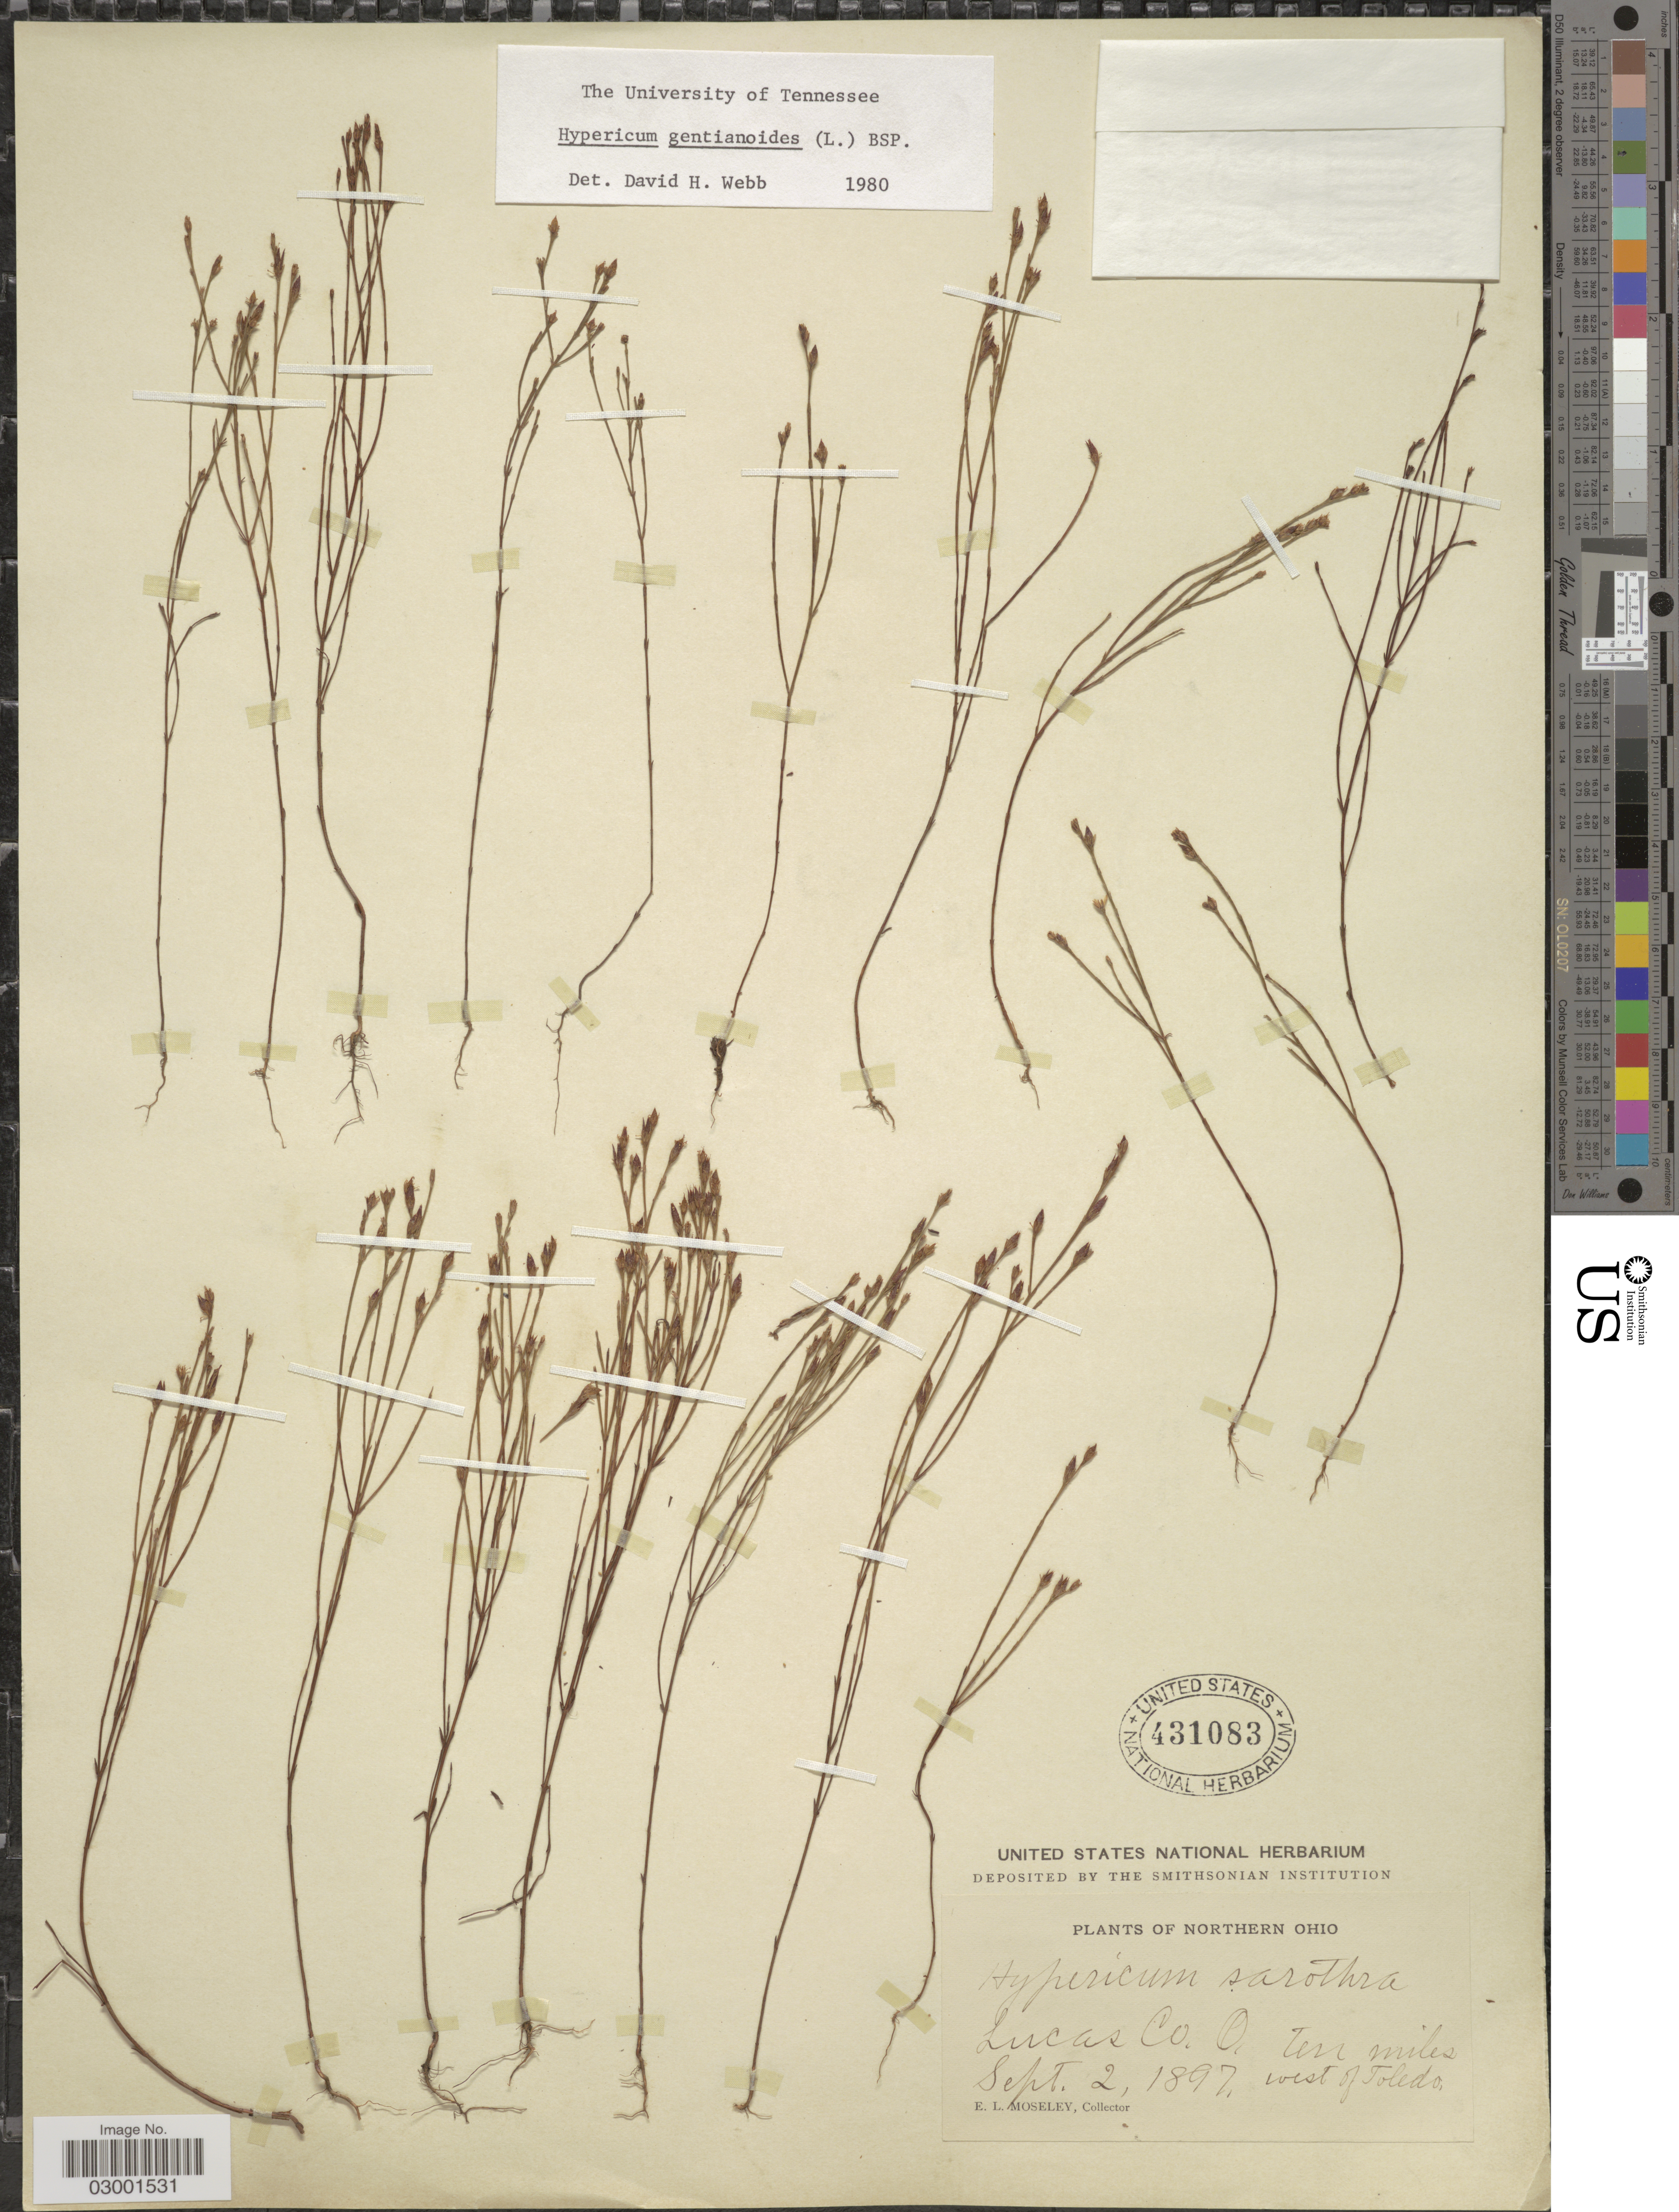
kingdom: Plantae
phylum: Tracheophyta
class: Magnoliopsida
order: Malpighiales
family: Hypericaceae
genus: Hypericum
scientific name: Hypericum gentianoides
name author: (L.) Britton, Stearns & Poggenb.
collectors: E. Moseley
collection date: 1897-09-02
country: United States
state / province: Ohio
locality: Northern Ohio, Lucas Co. O, Ten miles west of Toledo.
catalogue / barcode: US 431083